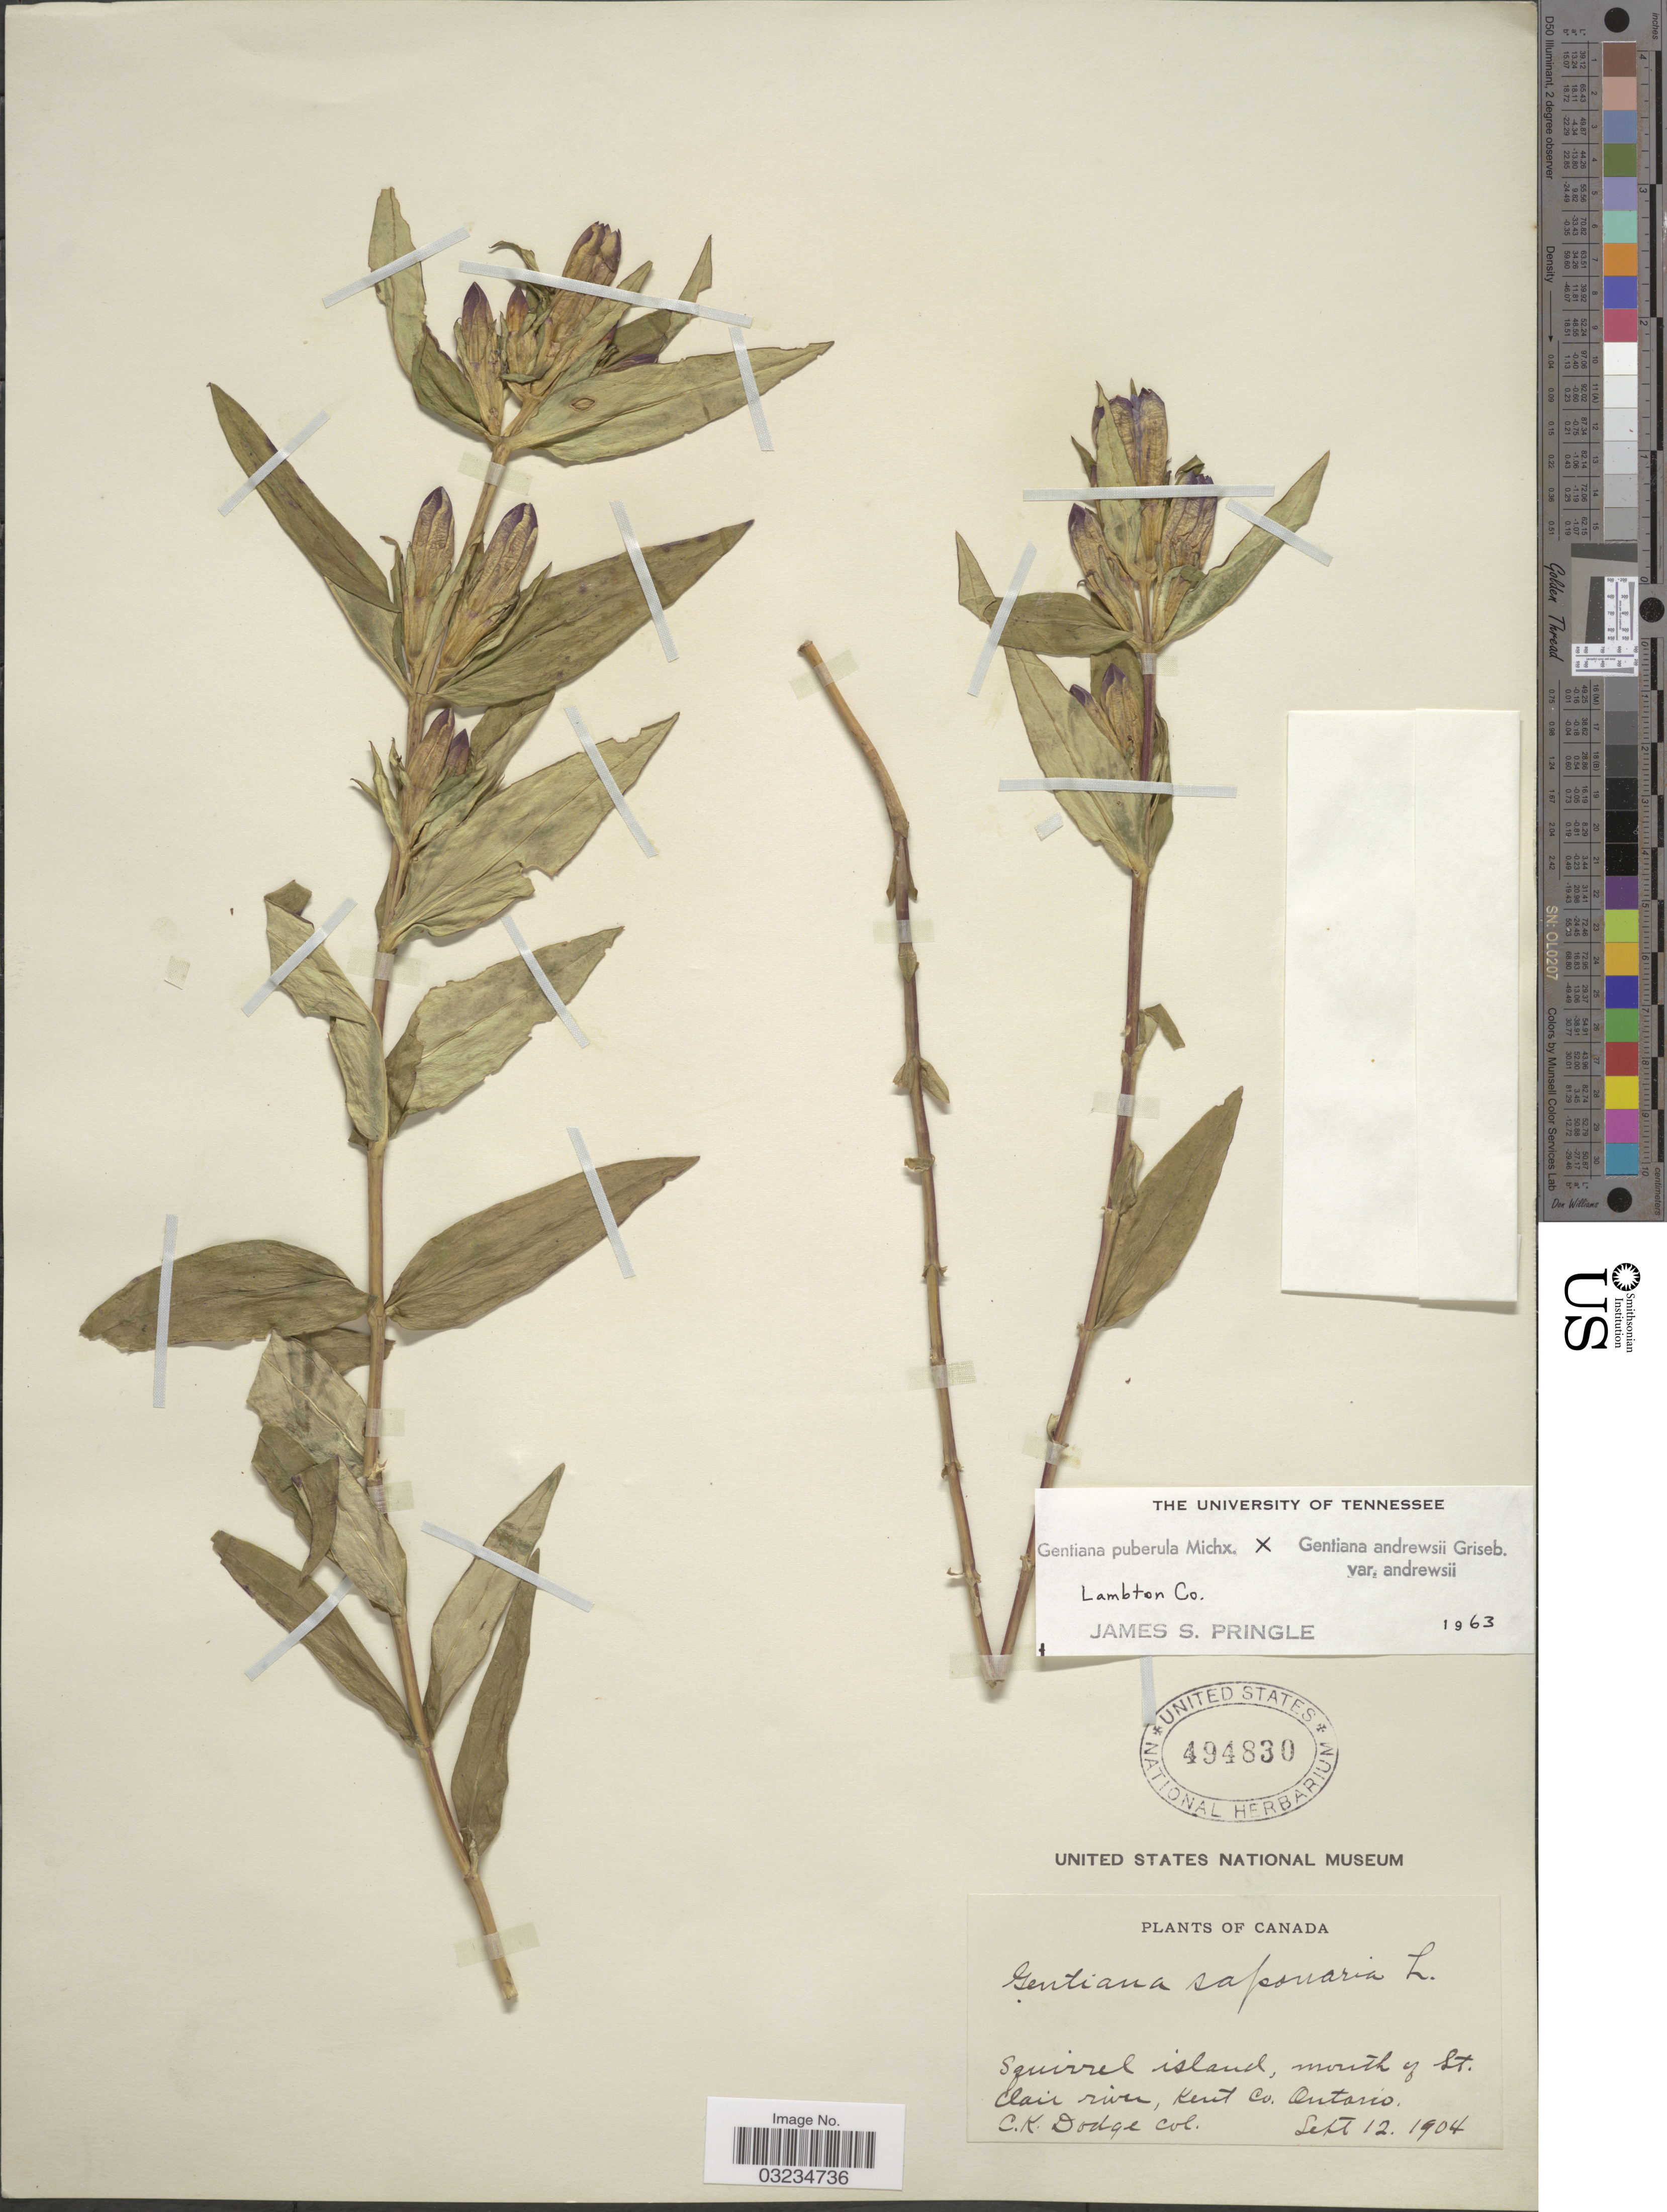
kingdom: Plantae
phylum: Tracheophyta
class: Magnoliopsida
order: Gentianales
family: Gentianaceae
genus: Gentiana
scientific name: Gentiana puberula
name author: Michx.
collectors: C. Dodge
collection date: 1904-09-12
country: Canada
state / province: Ontario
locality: Squirrel island, mouth of St. Clair river, Kent Co.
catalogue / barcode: US 494830